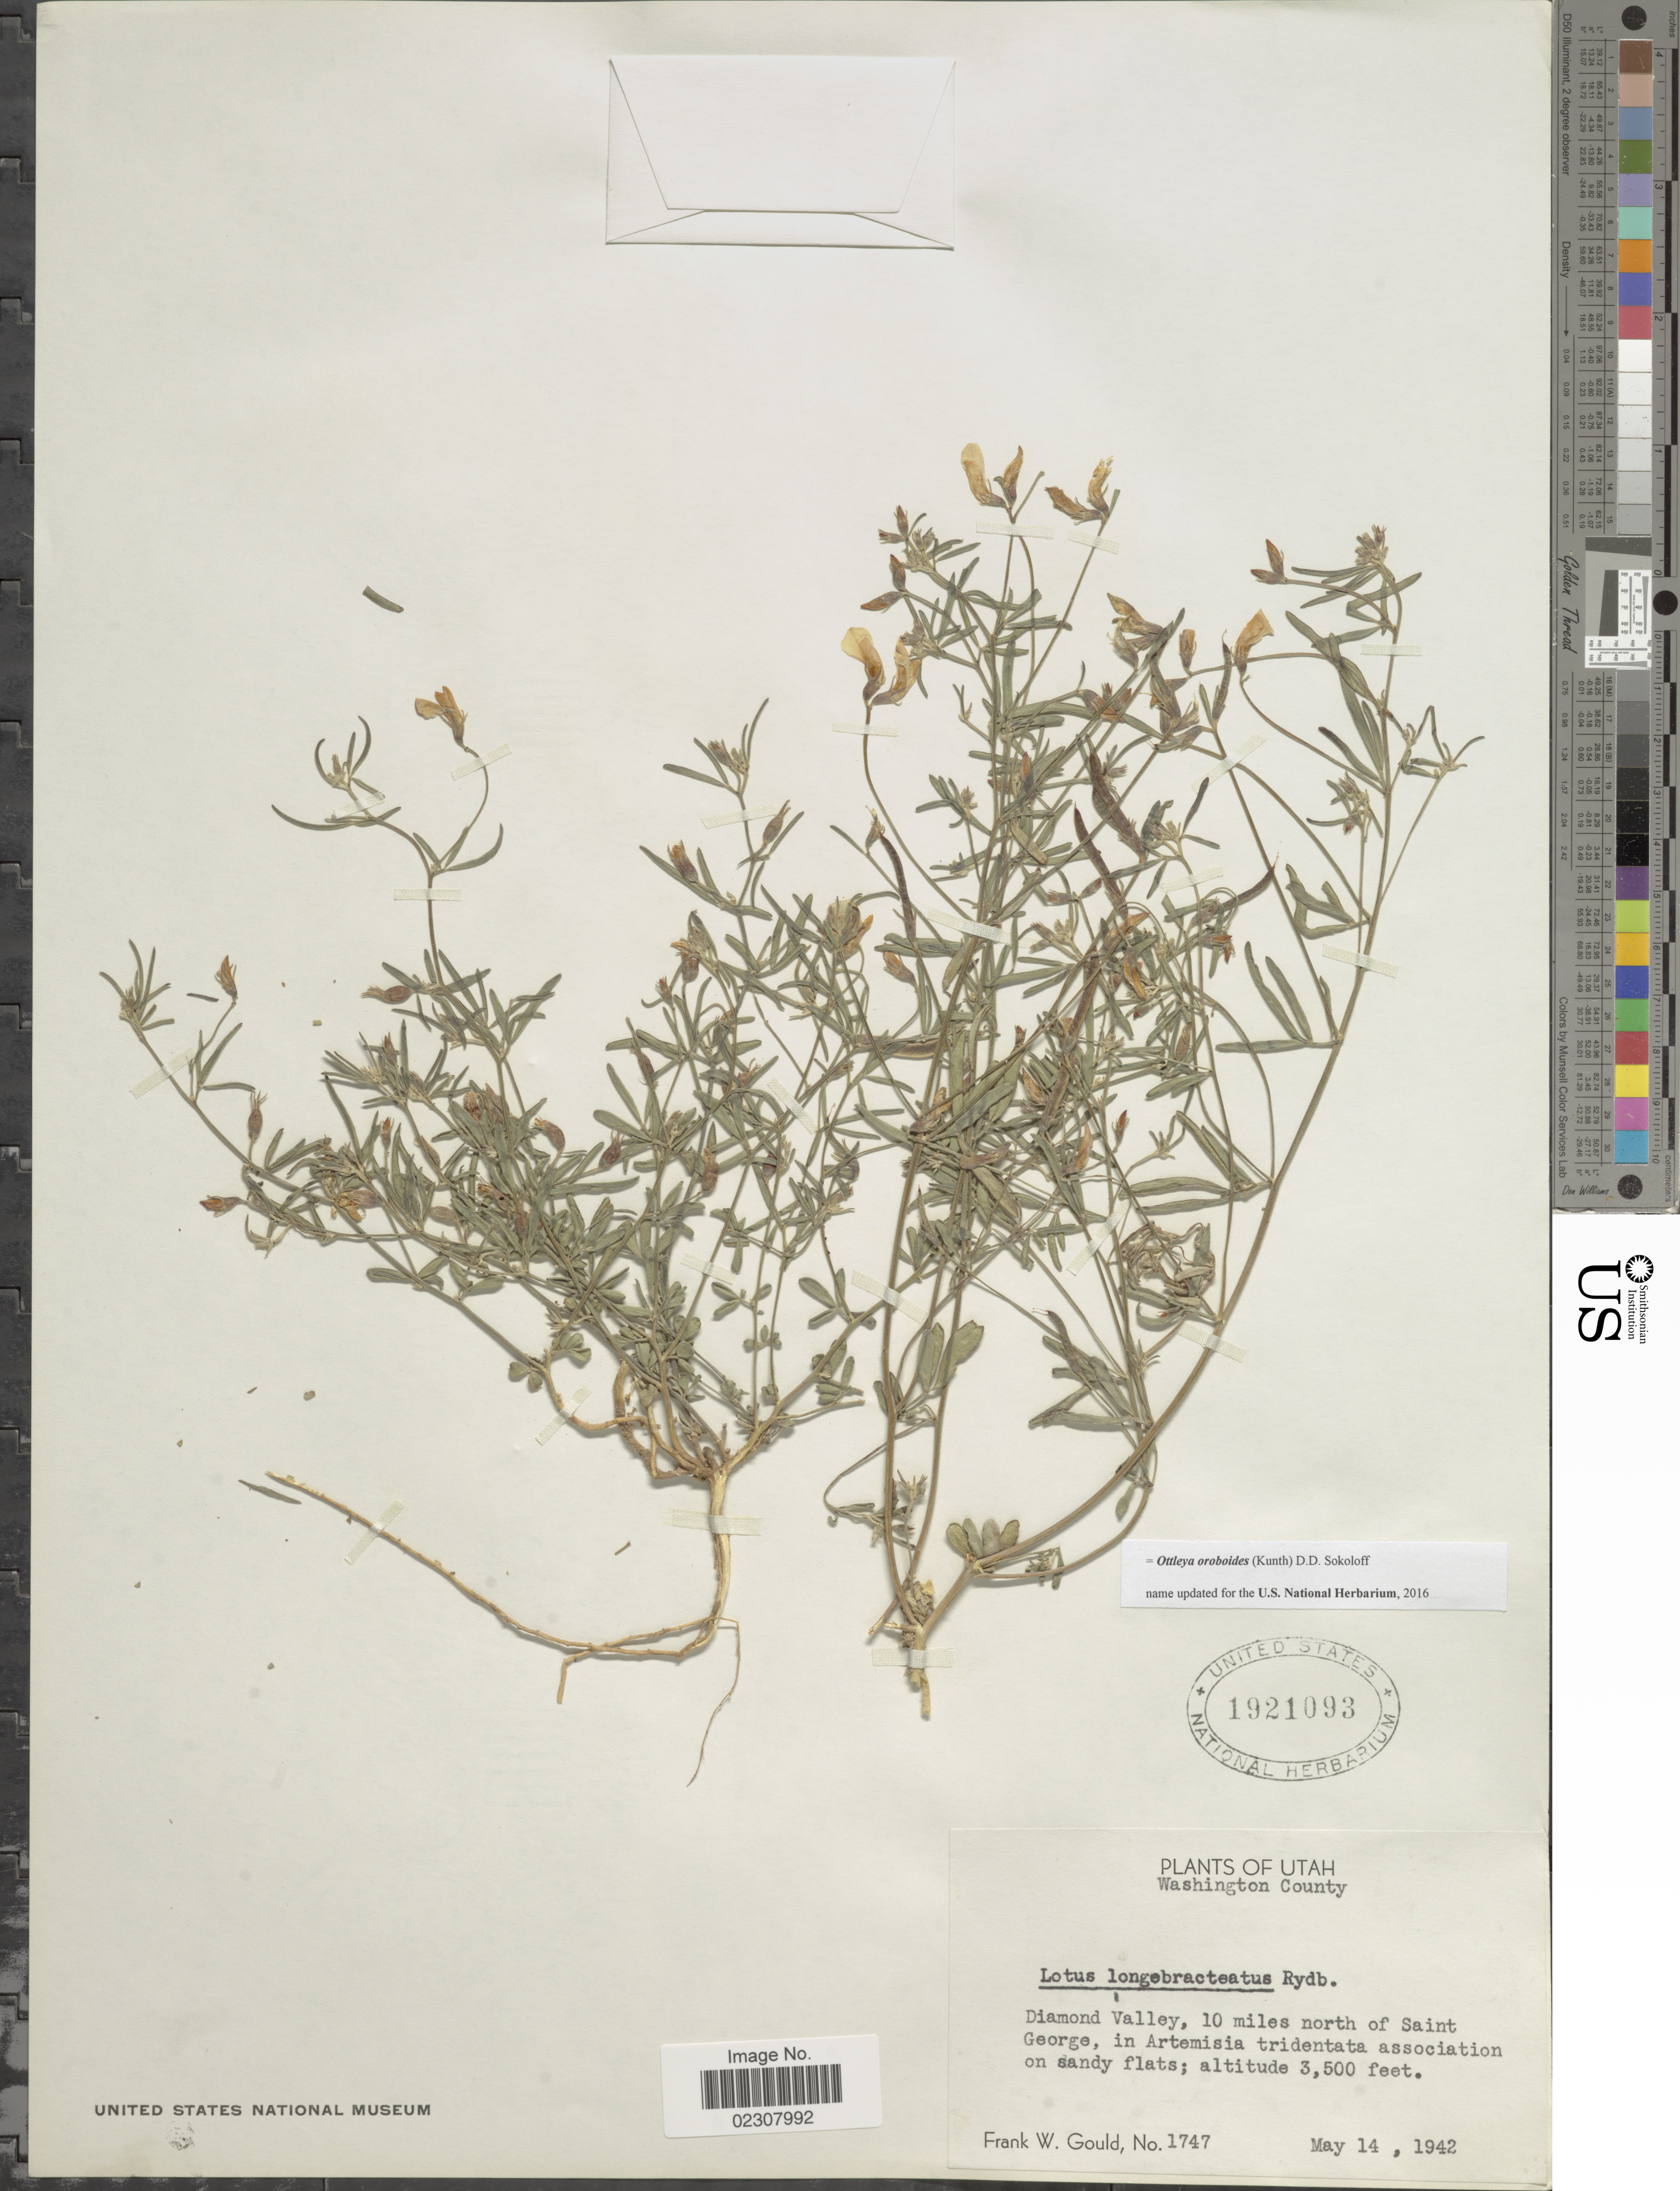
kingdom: Plantae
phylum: Tracheophyta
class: Magnoliopsida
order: Fabales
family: Fabaceae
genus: Ottleya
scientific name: Ottleya oroboides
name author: (Kunth) D.D. Sokoloff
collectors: F. W. Gould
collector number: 1747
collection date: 1942-05-14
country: United States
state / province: Utah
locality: Washington County, Diamond Valley, 10 miles north of Saint George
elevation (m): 1067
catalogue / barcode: US 1921093